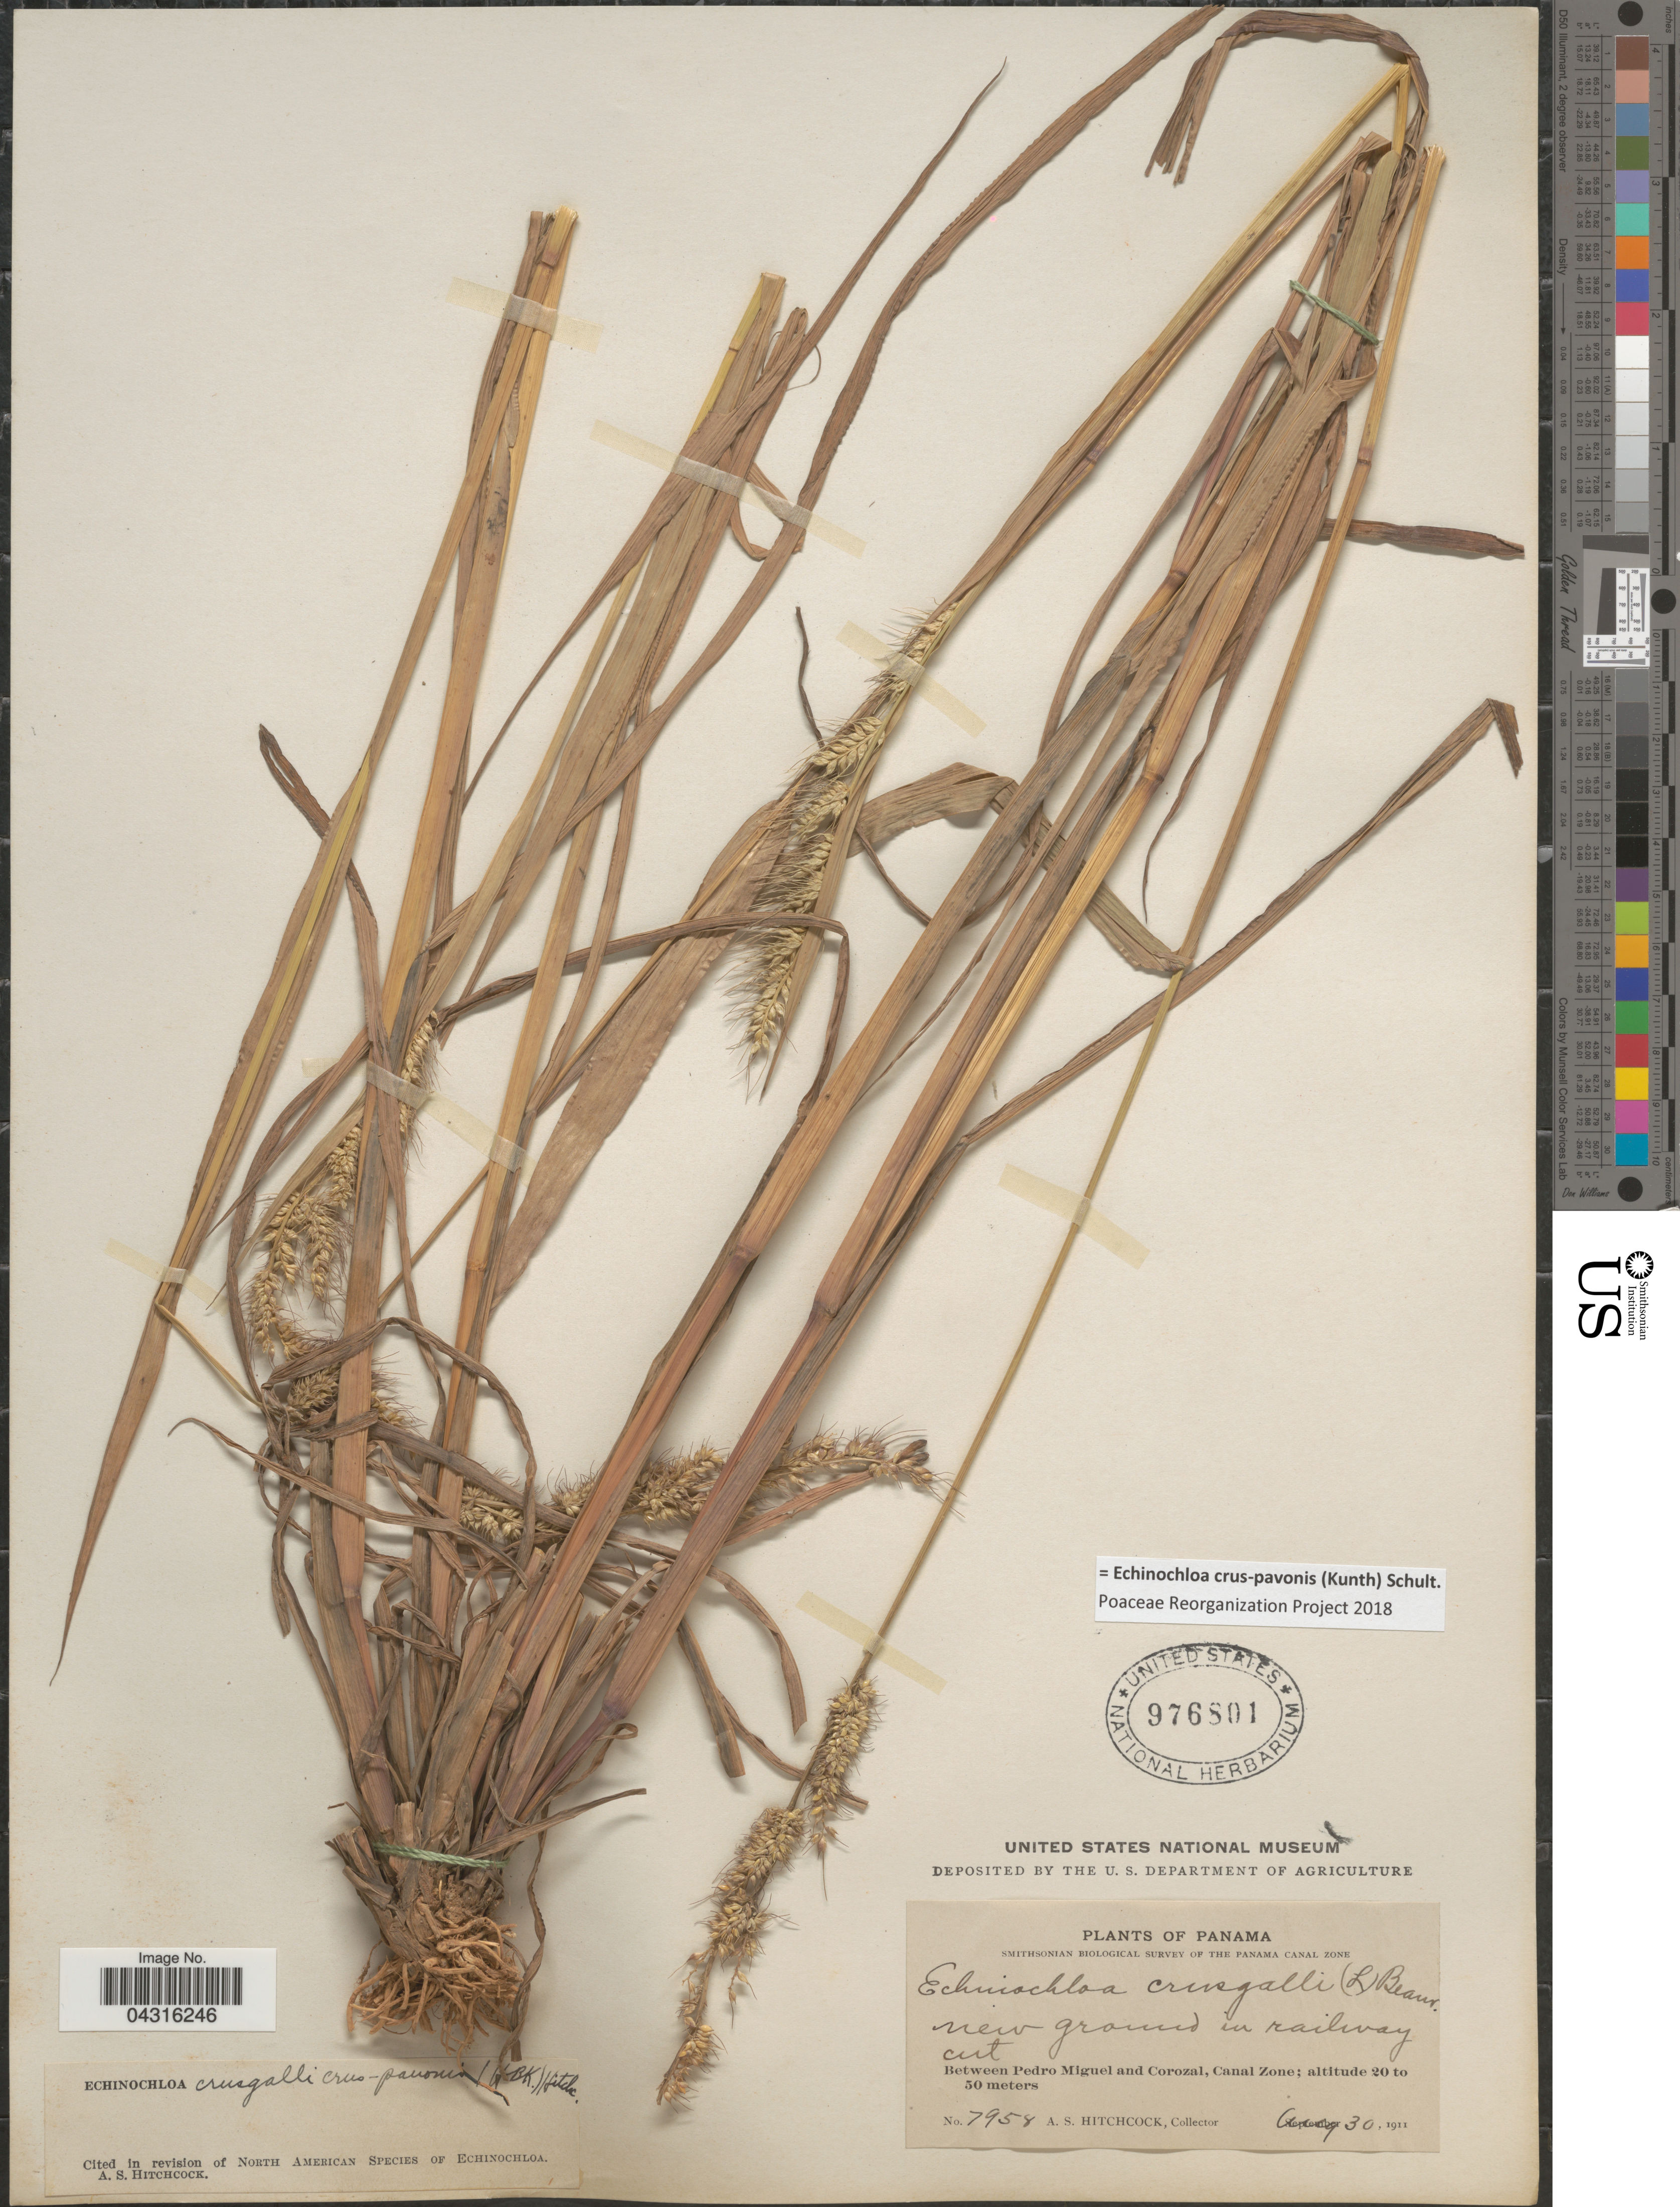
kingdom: Plantae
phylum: Tracheophyta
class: Liliopsida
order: Poales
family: Poaceae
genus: Echinochloa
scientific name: Echinochloa crus-pavonis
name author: (Kunth) Schult.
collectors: A. S. Hitchcock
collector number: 7958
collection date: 1911-08-30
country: Panama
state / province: Colón / Panamá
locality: Smithsonian Biological Survey of the Panama Canal Zone. In railway cut. Between Pedro Miguel and Corozal, Canal Zone.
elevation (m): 20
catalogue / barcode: US 976801